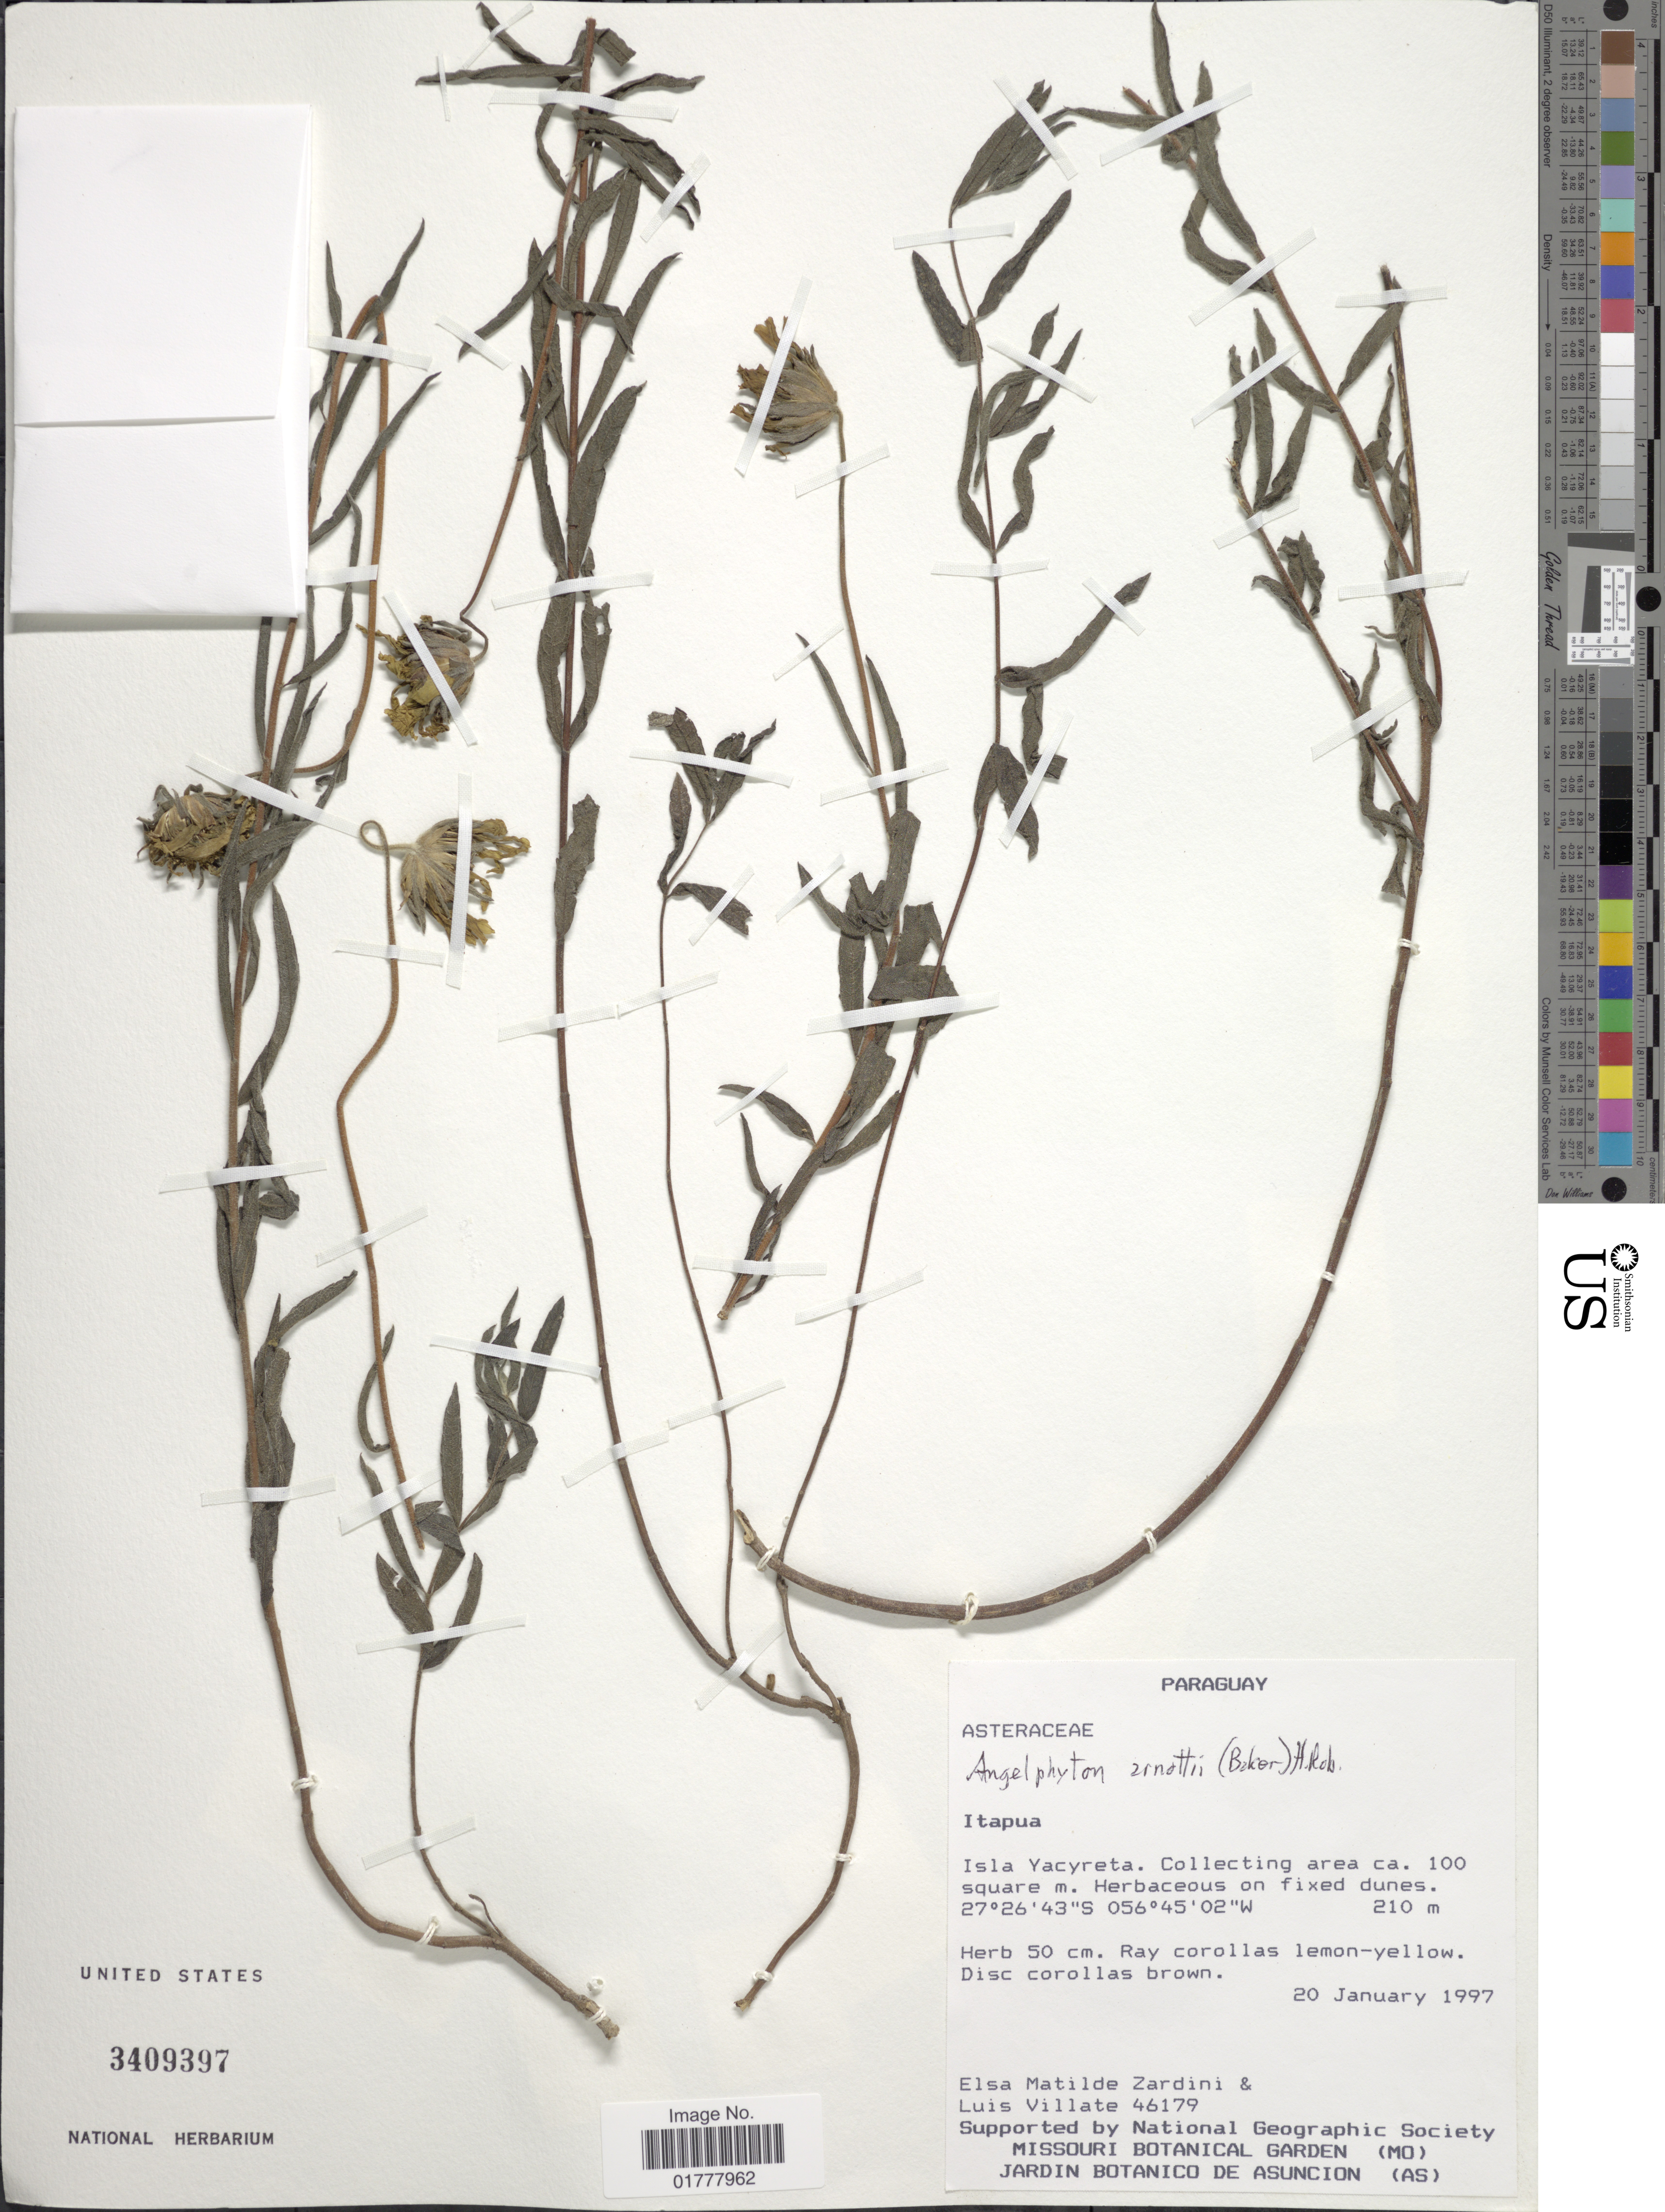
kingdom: Plantae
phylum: Tracheophyta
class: Magnoliopsida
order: Asterales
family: Asteraceae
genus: Angelphytum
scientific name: Angelphytum arnottii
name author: (Baker) H. Rob.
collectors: E. M. Zardini & J. Villate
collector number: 46179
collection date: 1997-01-20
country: Paraguay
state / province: Itapua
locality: Itapua, Isla Yacyreta, Collecting area 100 square m.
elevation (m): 210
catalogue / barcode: US 3409397